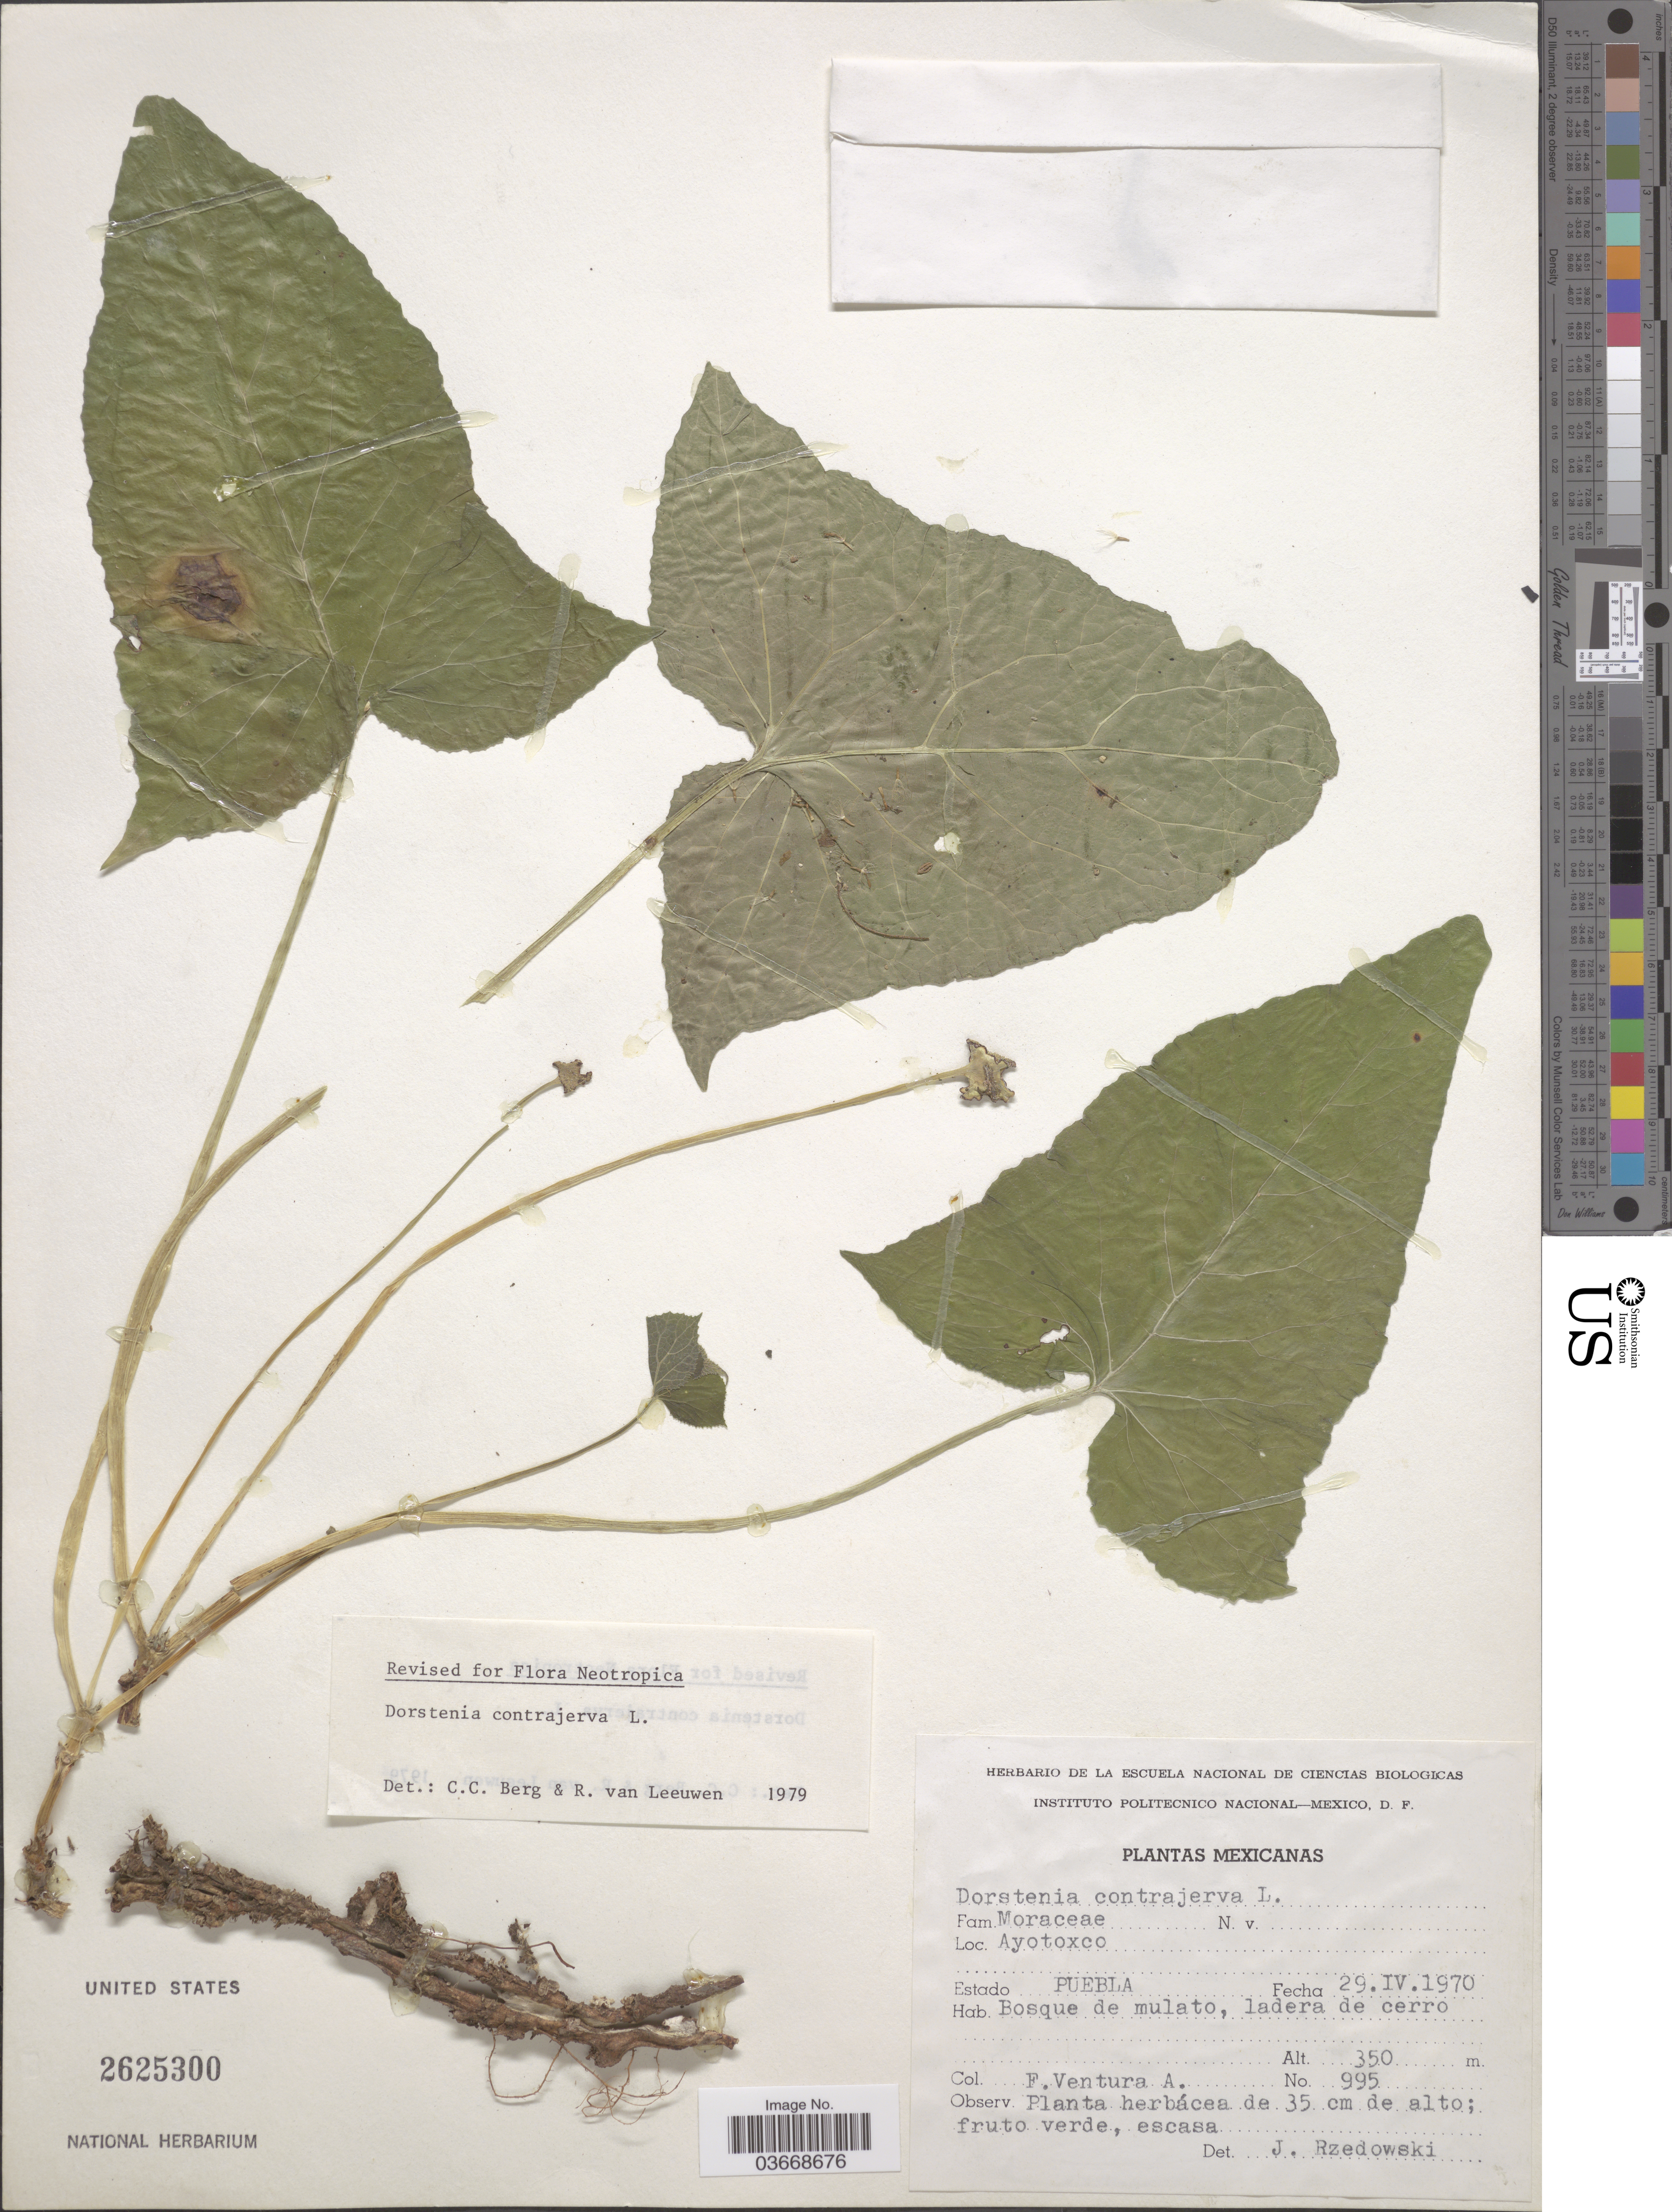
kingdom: Plantae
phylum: Tracheophyta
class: Magnoliopsida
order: Rosales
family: Moraceae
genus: Dorstenia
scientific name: Dorstenia contrajerva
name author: L.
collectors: F. Ventura A.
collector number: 995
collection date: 1970-04-29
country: Mexico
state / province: Puebla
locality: Ayotoxco.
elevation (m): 350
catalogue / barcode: US 2625300